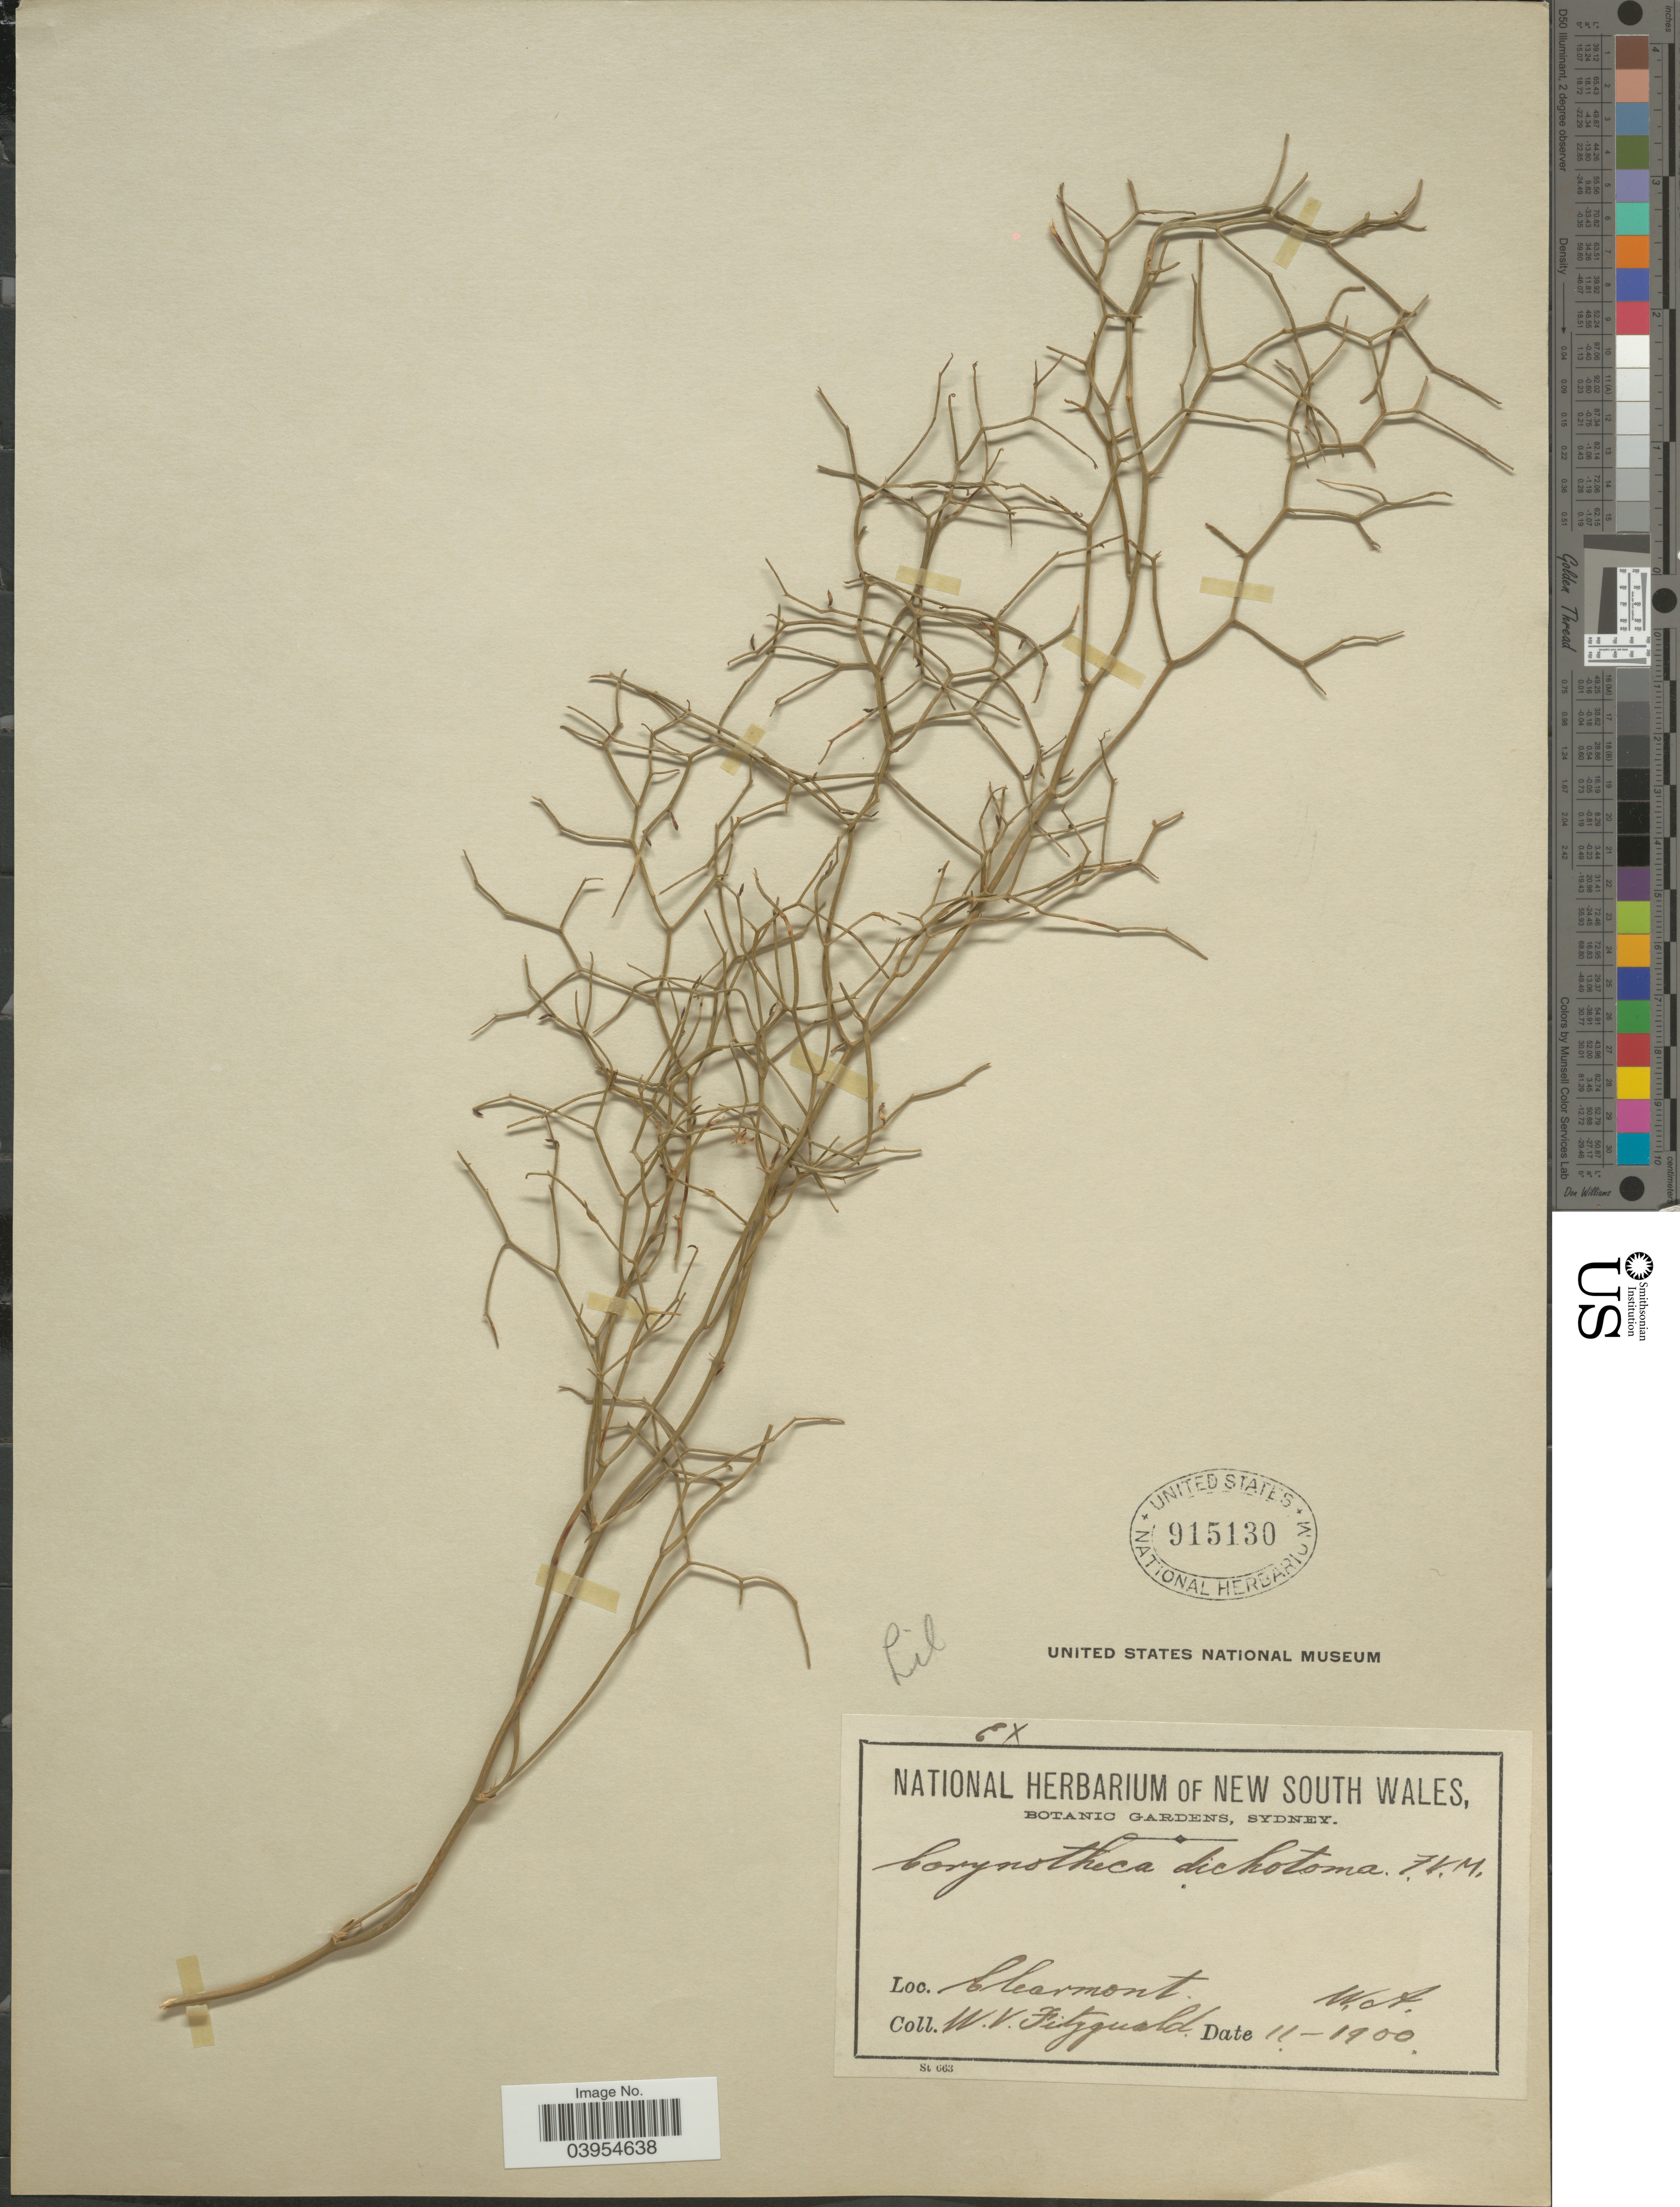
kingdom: Plantae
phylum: Tracheophyta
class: Liliopsida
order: Asparagales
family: Asphodelaceae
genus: Corynotheca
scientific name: Corynotheca dichotoma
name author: (F. Muell.) Benth.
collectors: W. Fitzgerald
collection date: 1900-11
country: Australia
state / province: Western Australia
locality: Clearmont. W.A.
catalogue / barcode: US 915130